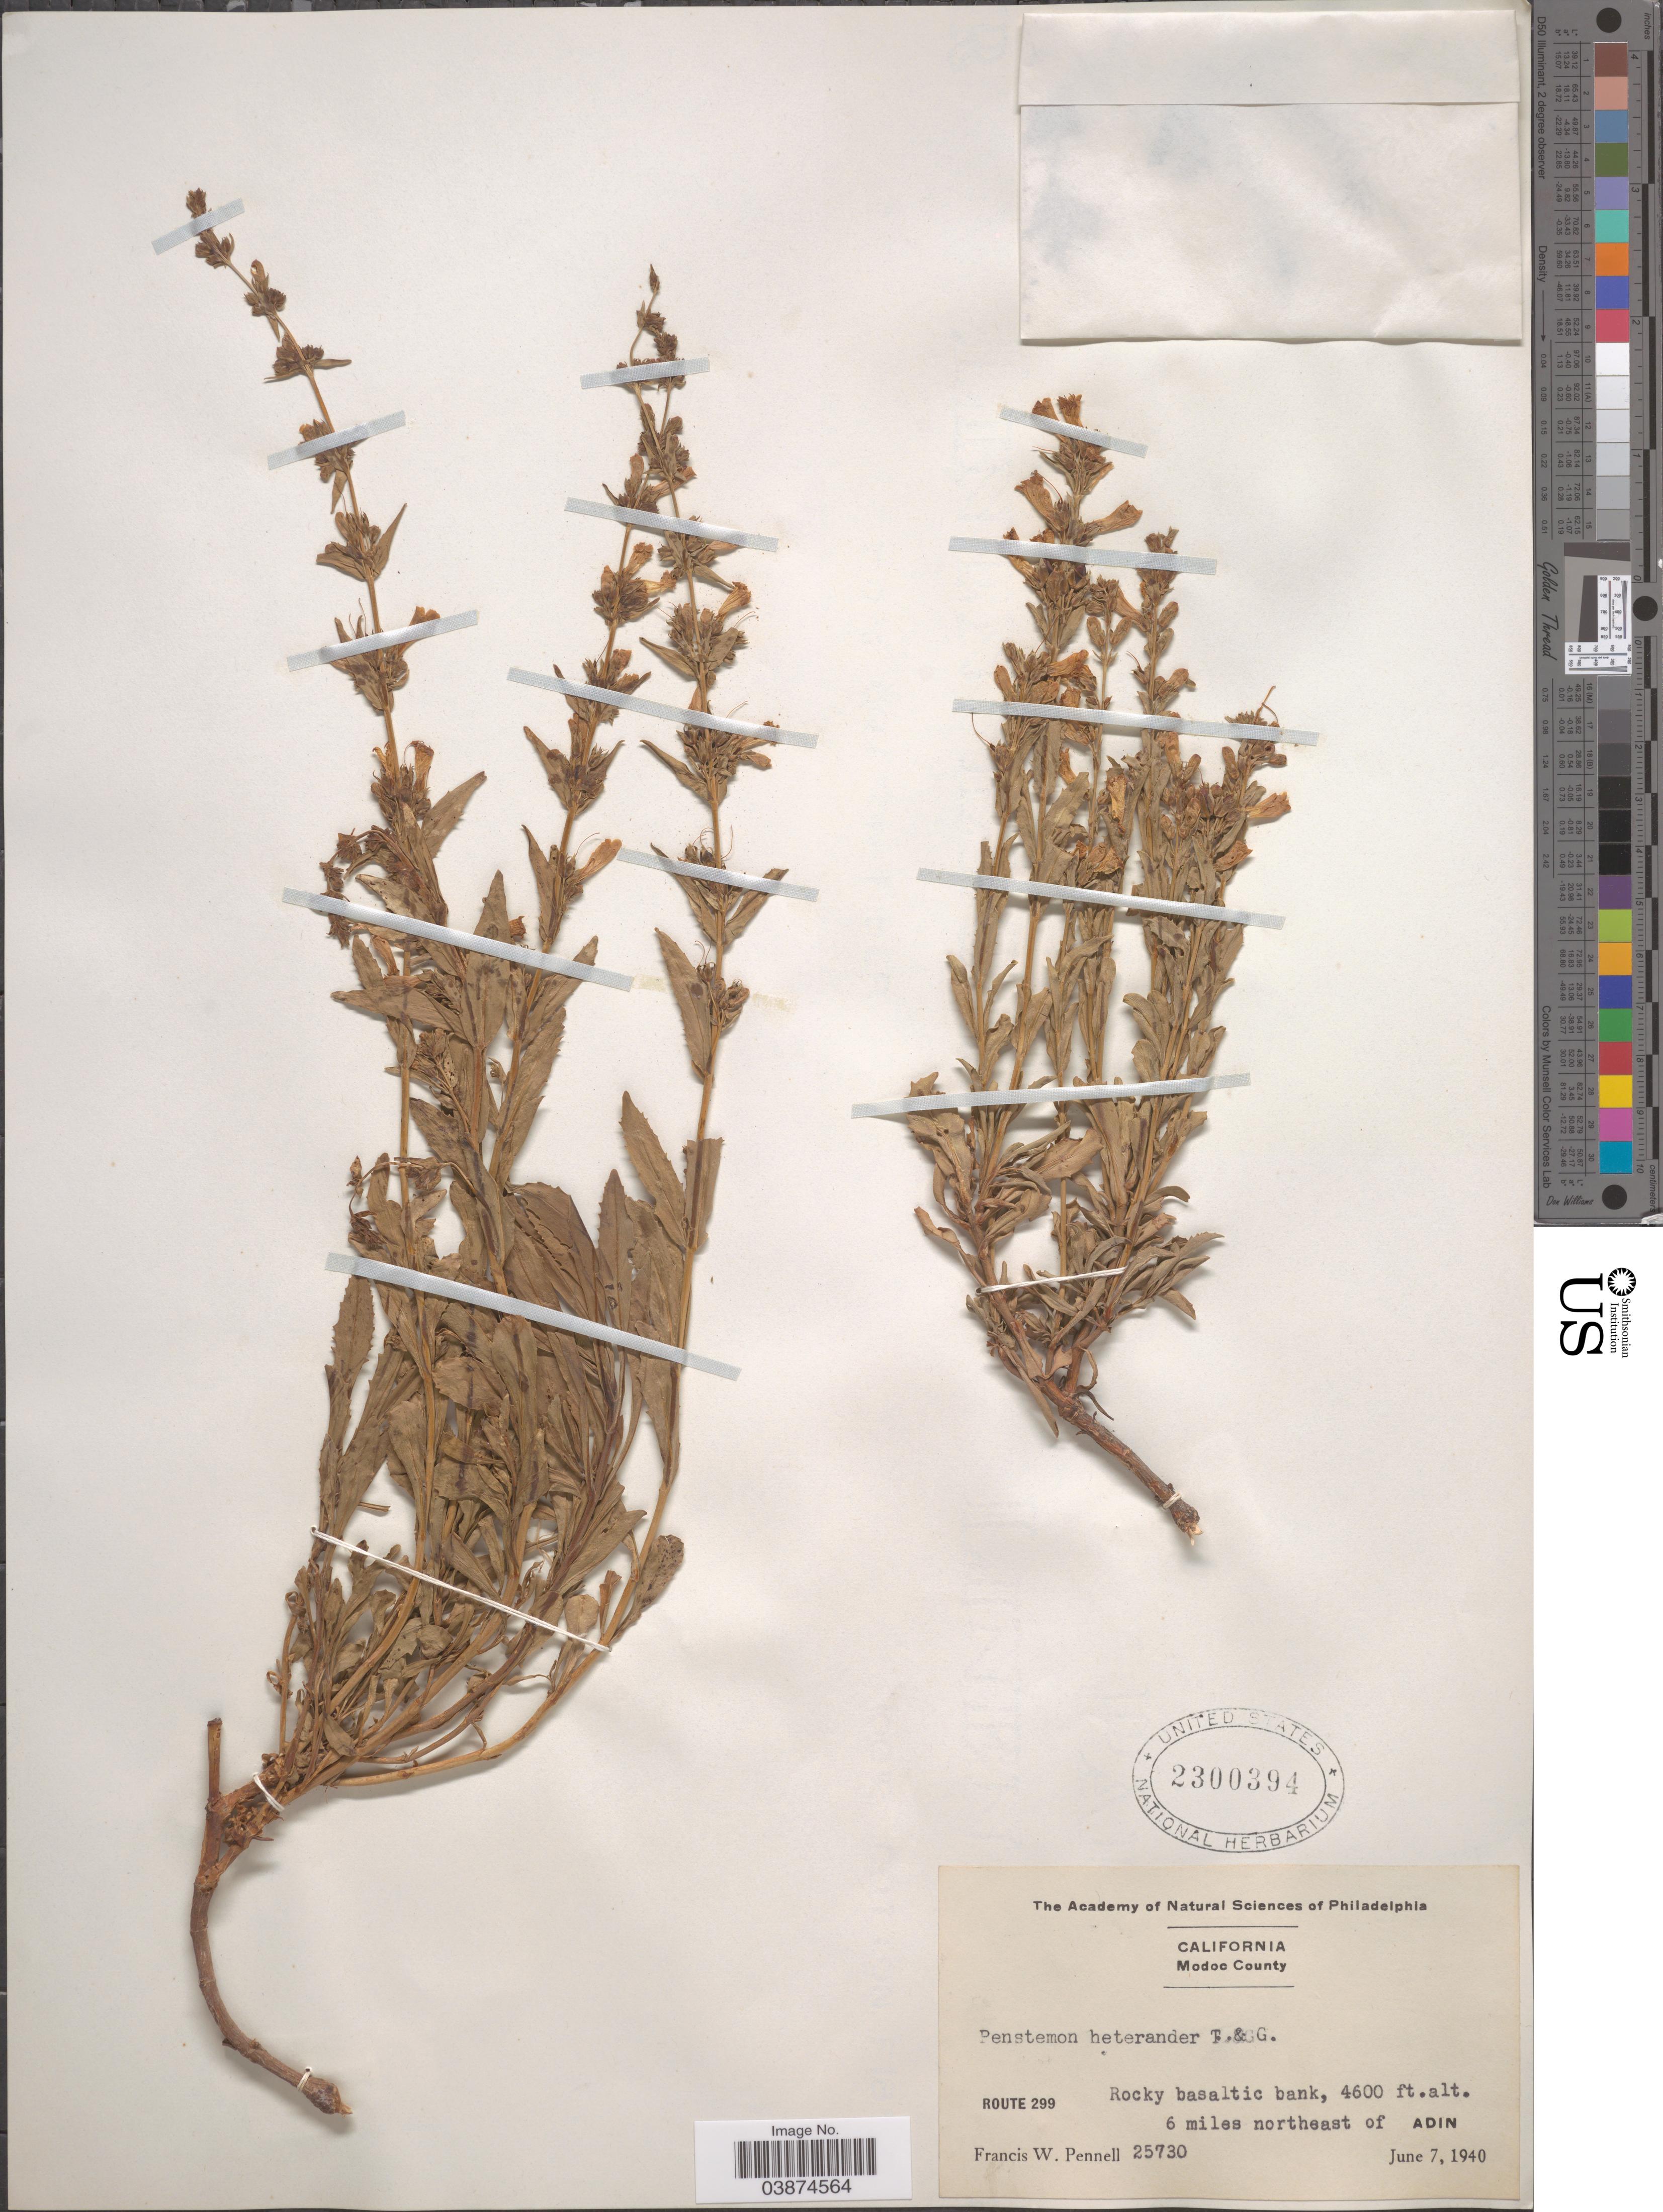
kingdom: Plantae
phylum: Tracheophyta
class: Magnoliopsida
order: Lamiales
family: Plantaginaceae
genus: Penstemon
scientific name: Penstemon deustus var. heterander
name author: (Torr. & A. Gray) Cronquist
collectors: F. W. Pennell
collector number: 25730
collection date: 1940-06-07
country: United States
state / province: California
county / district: Modoc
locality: Modoc County. Route 299. Rocky basaltic bank, 6 miles northeast of Adin.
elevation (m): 1402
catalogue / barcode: US 2300394